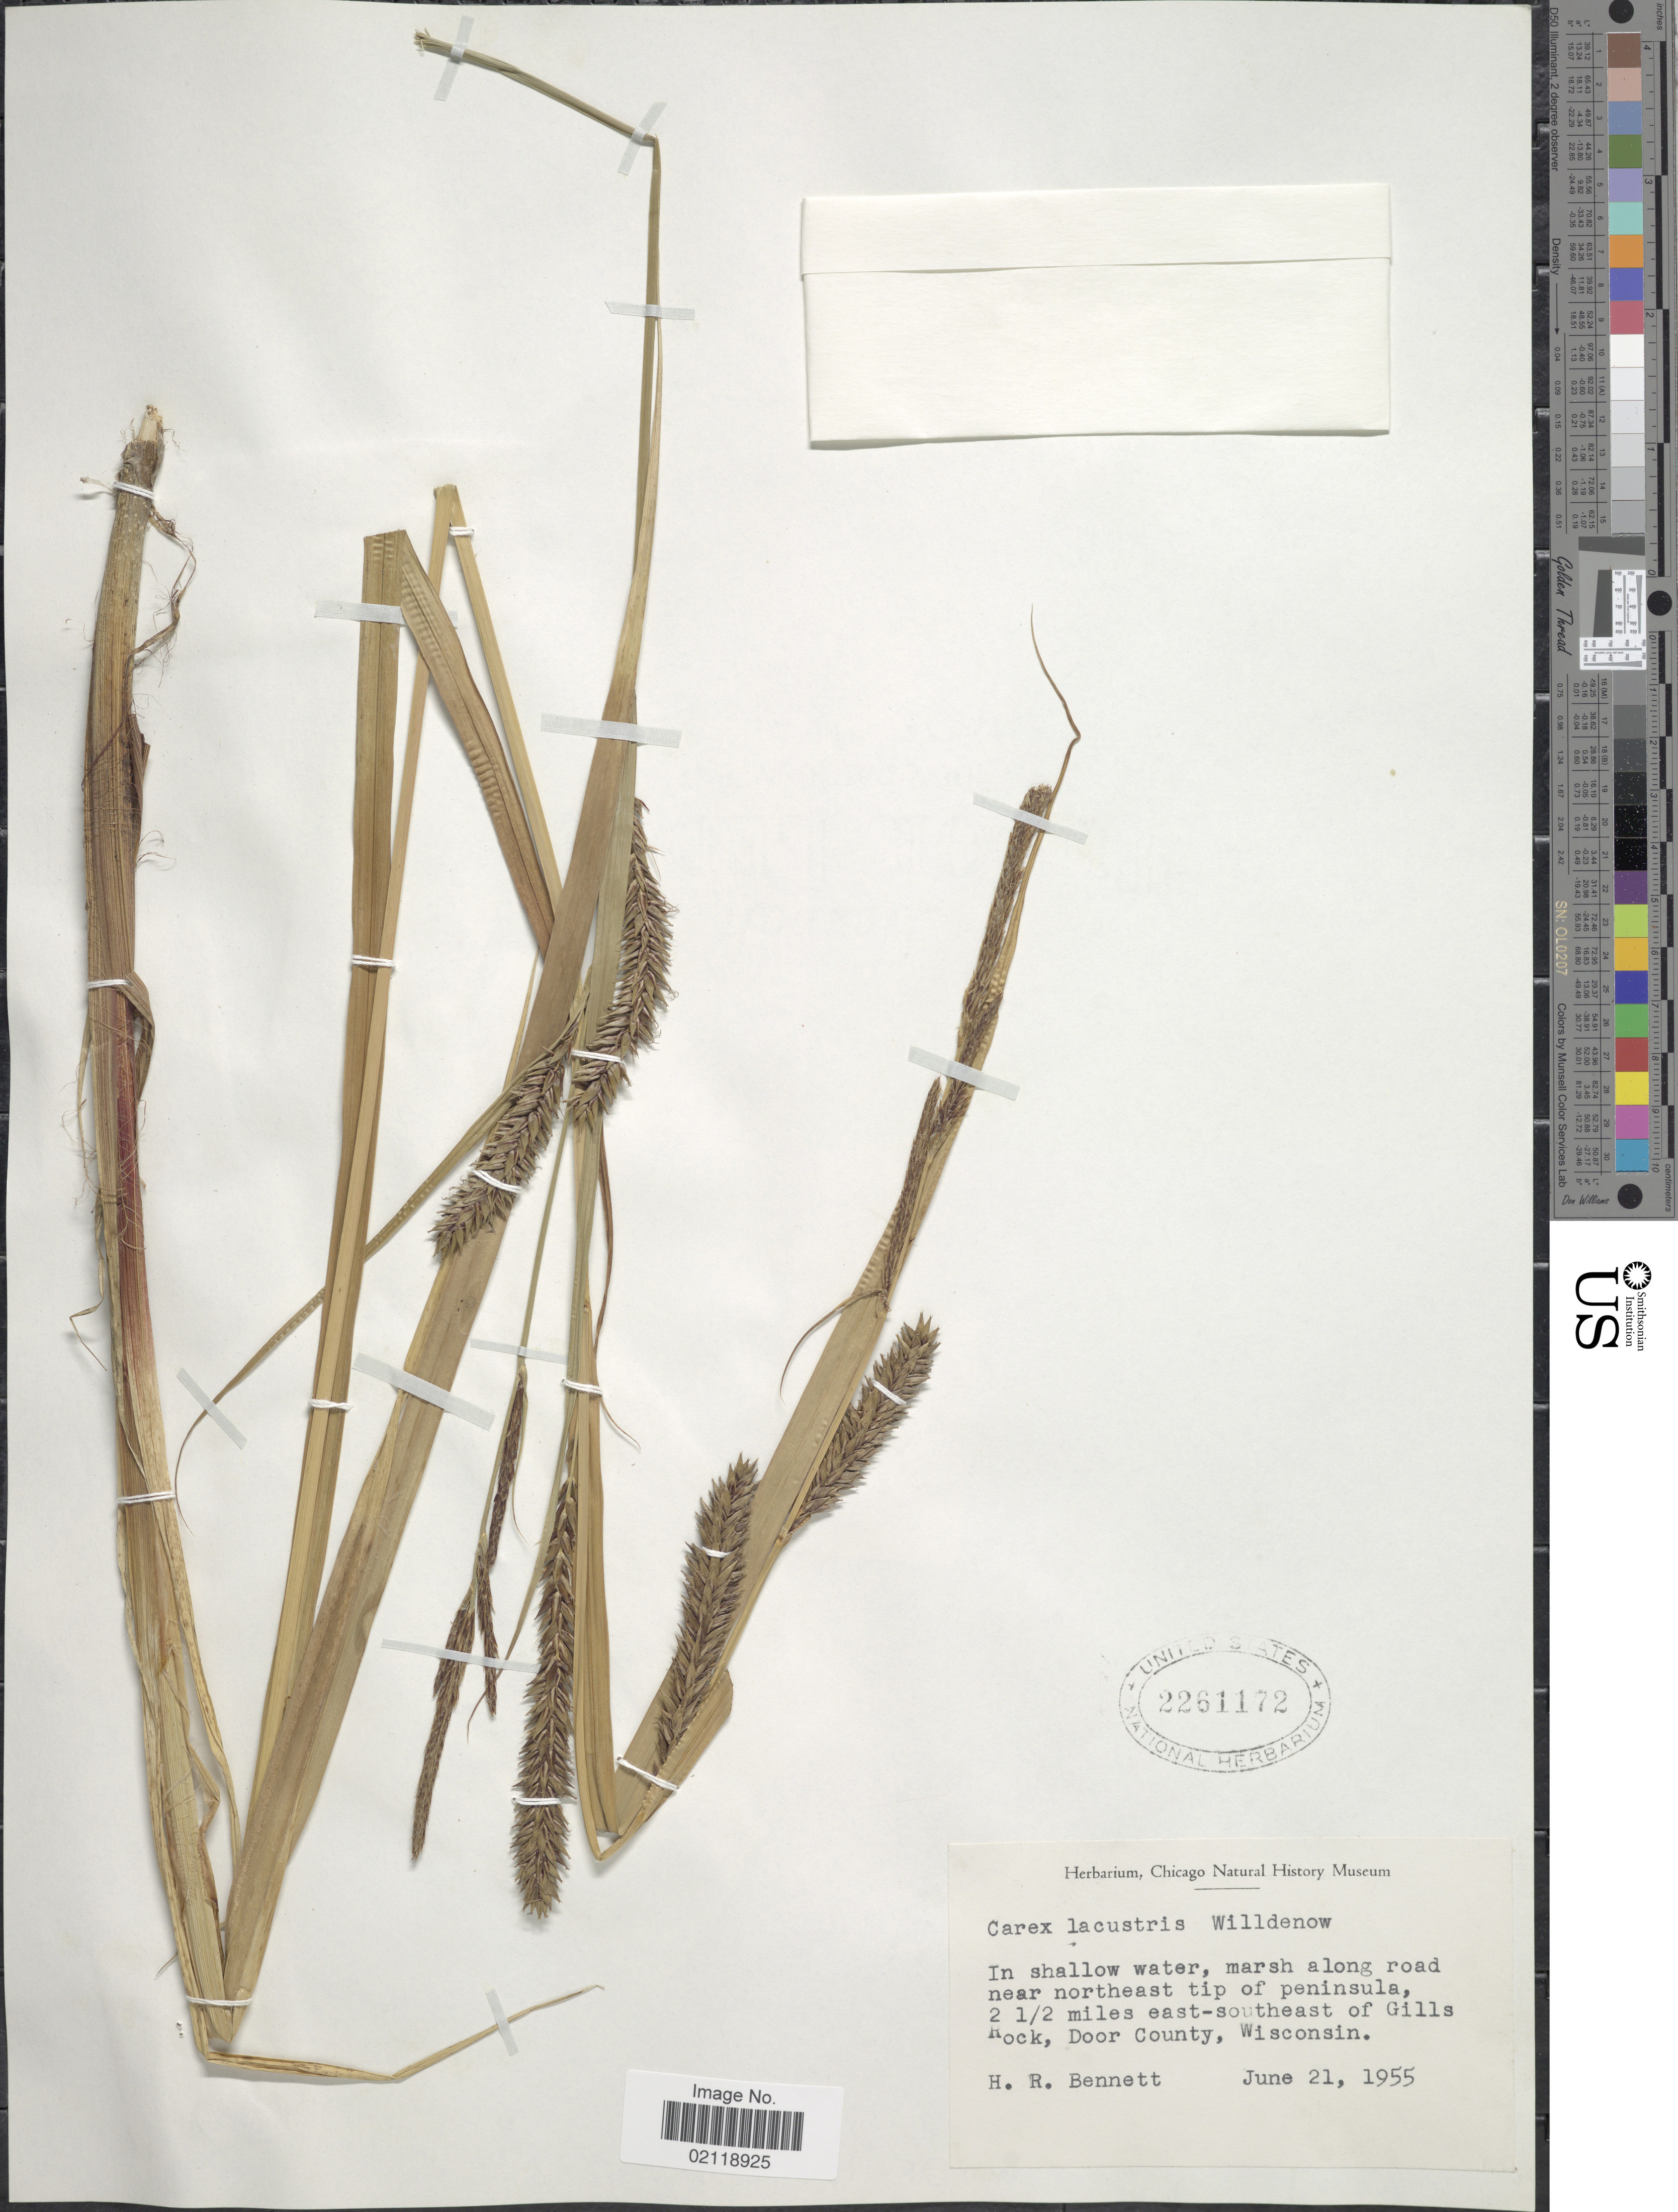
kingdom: Plantae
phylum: Tracheophyta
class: Liliopsida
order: Poales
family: Cyperaceae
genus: Carex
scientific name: Carex lacustris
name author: Willd.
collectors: H. R. Bennett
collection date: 1955-06-21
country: United States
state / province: Wisconsin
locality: In shallow water, marsh along road near northeast tip of peninsula, 2 1/2 miles east-southeast of Gills Rock, Door County.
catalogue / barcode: US 2261172